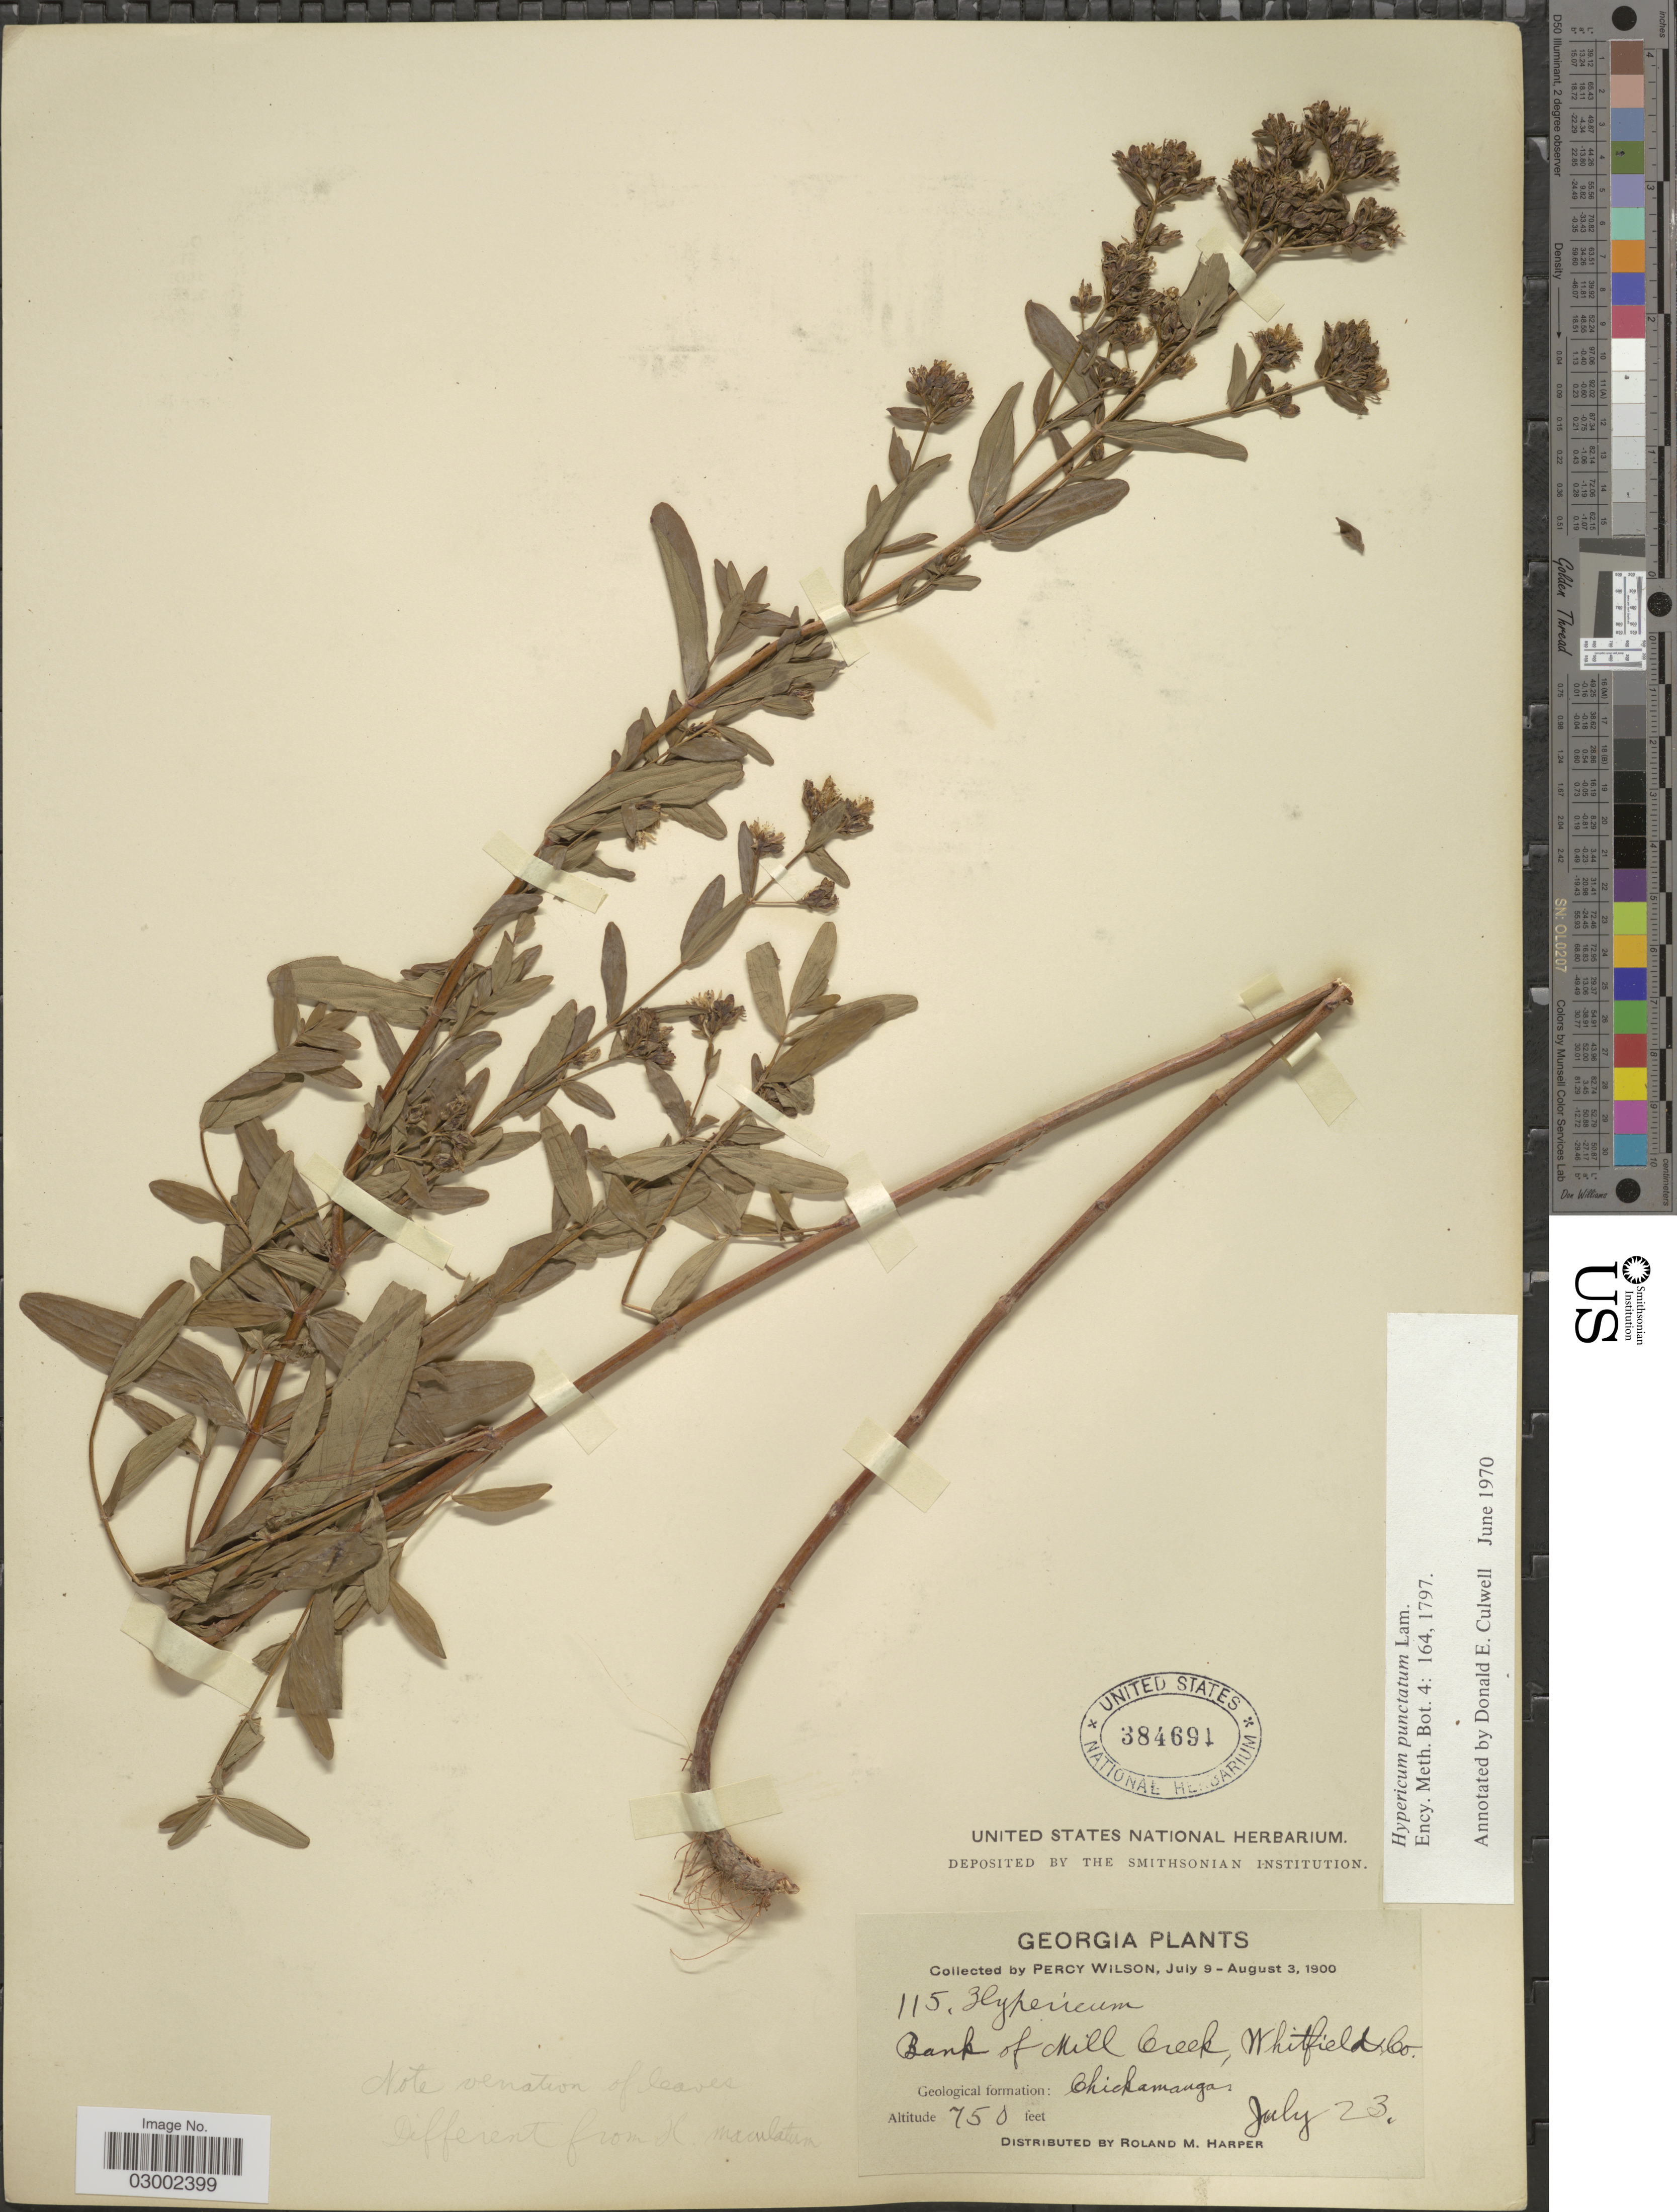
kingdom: Plantae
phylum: Tracheophyta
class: Magnoliopsida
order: Malpighiales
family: Hypericaceae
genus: Hypericum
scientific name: Hypericum punctatum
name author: Lam.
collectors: P. Wilson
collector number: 115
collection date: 1900-07-23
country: United States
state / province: Georgia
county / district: Whitfield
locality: Bank of Mill Creek, Whitfield Co. Geological formation: Chickamanga.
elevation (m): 229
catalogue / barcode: US 384691